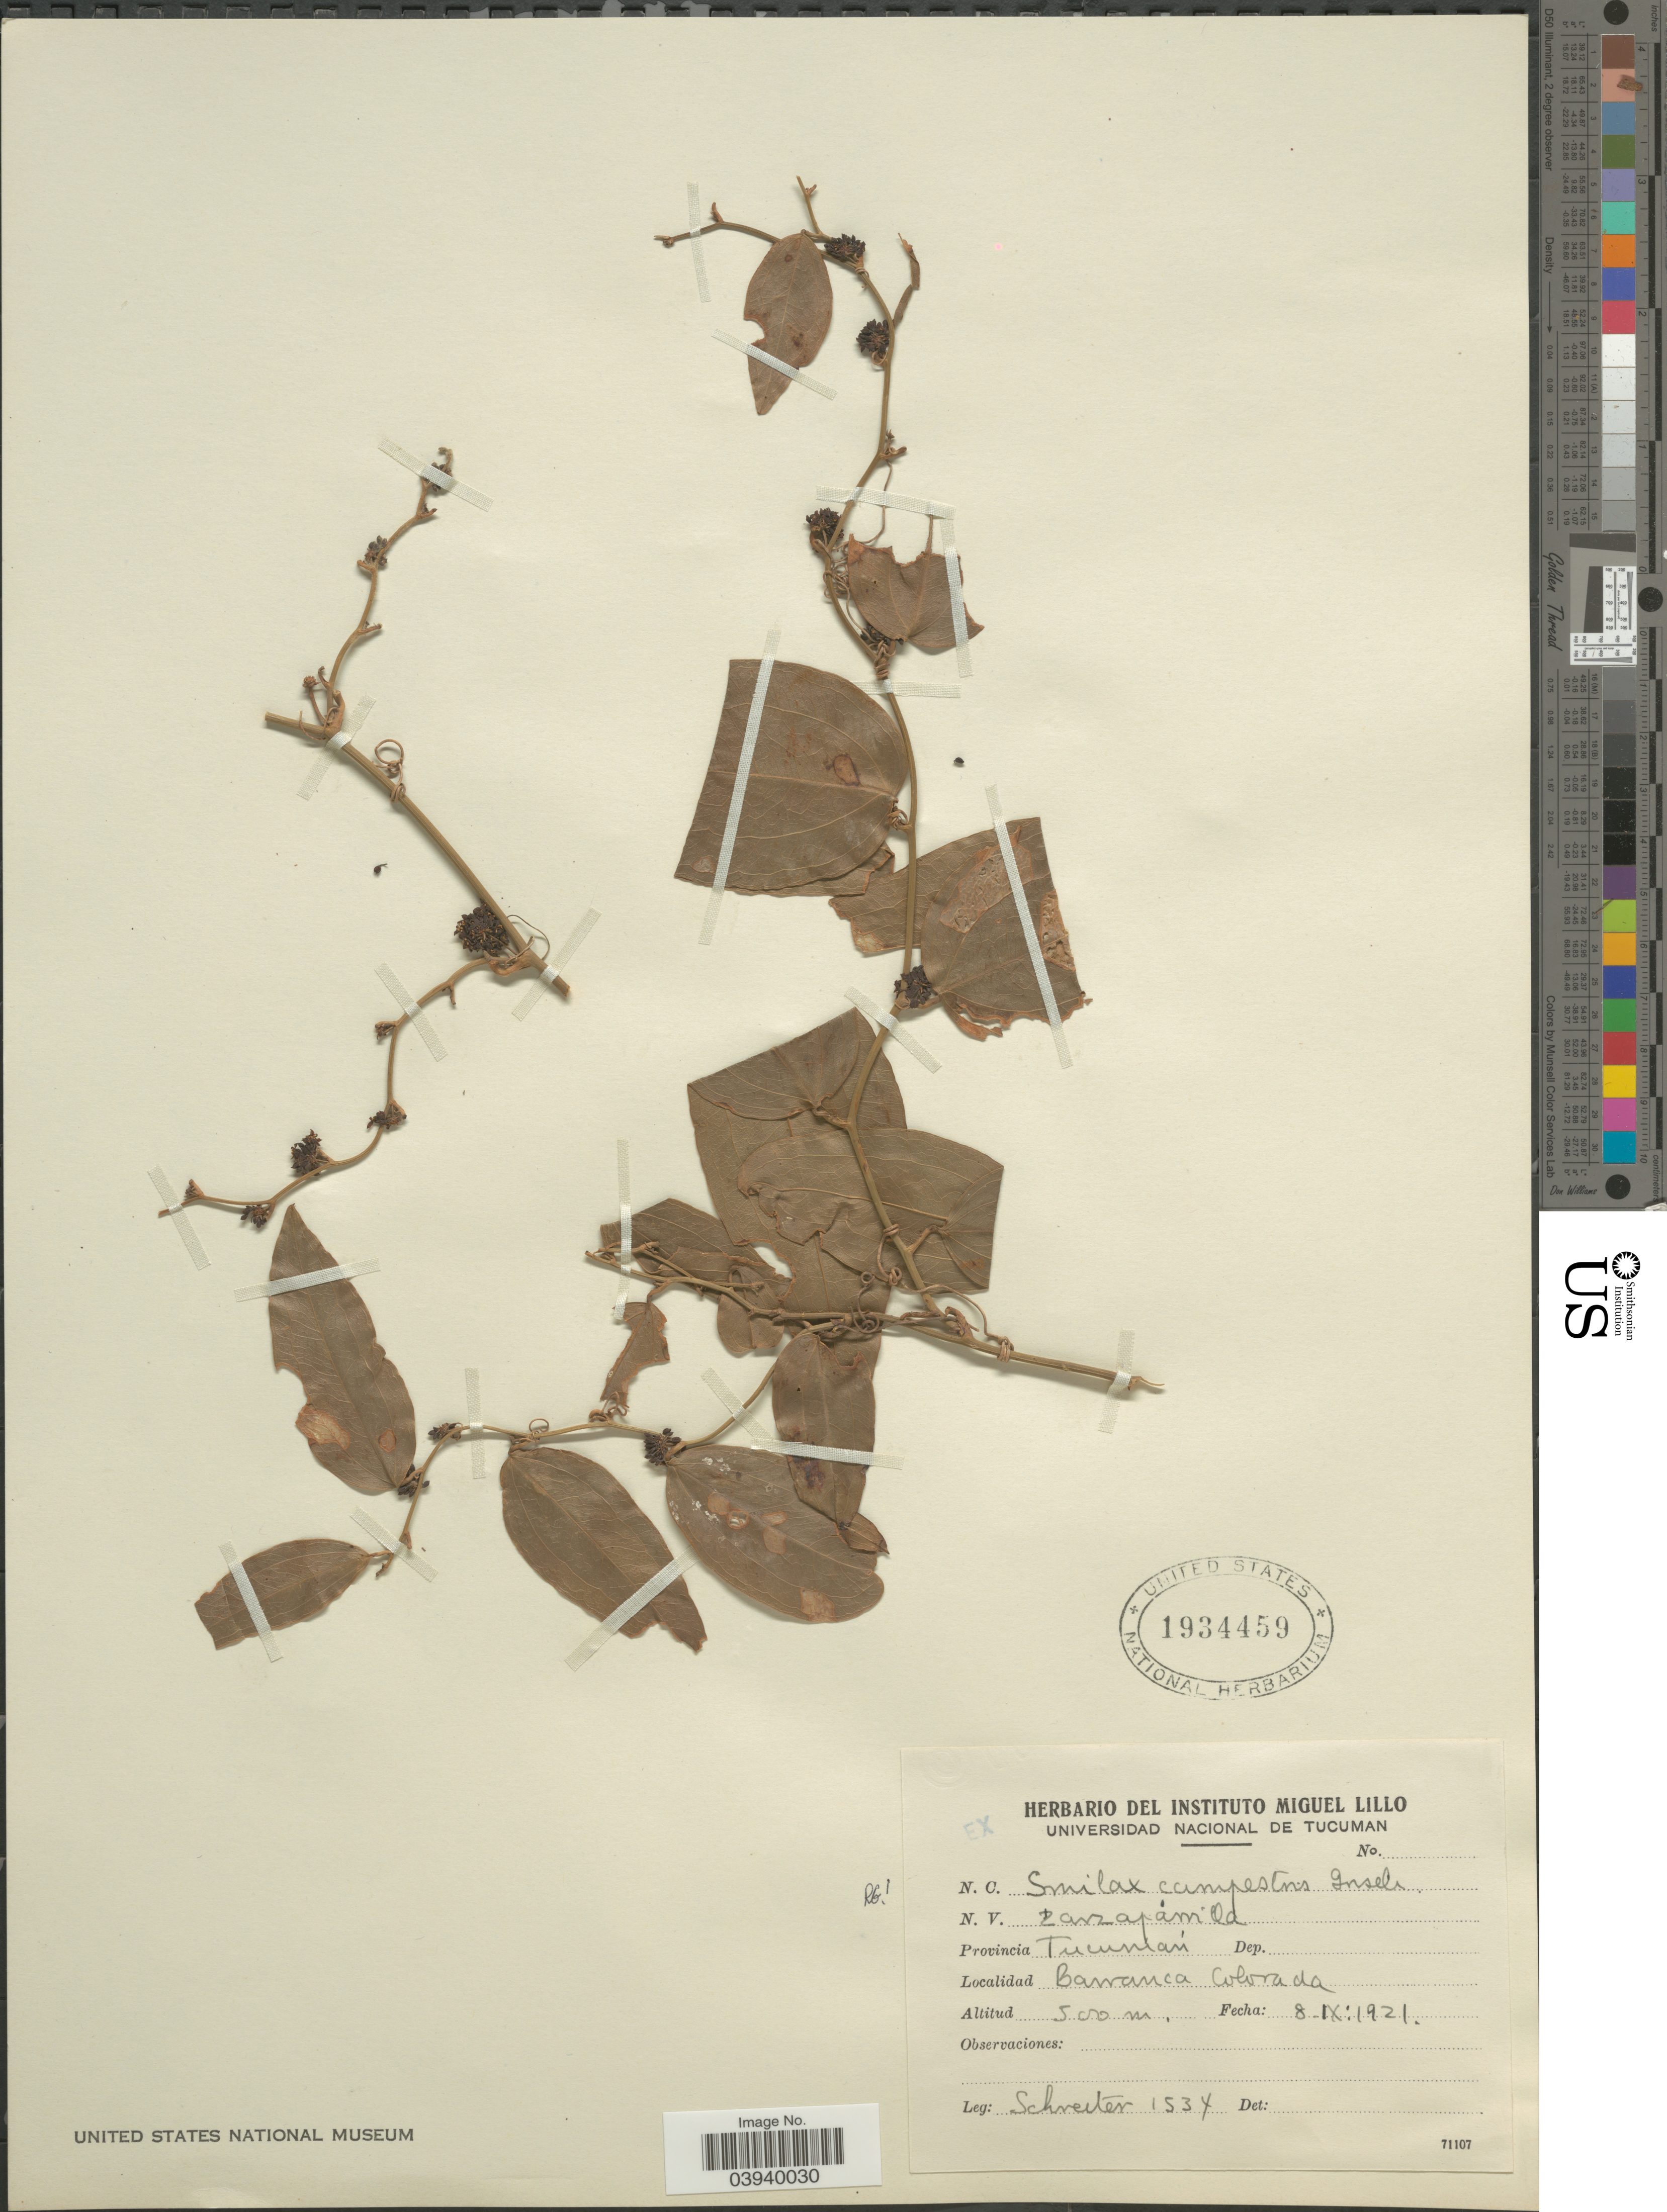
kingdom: Plantae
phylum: Tracheophyta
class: Liliopsida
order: Liliales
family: Smilacaceae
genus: Smilax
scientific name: Smilax campestris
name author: Griseb.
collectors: -. Schreiter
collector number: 1534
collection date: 1921-09-08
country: Argentina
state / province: Tucuman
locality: Barranca Colorada.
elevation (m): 500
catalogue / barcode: US 1934459